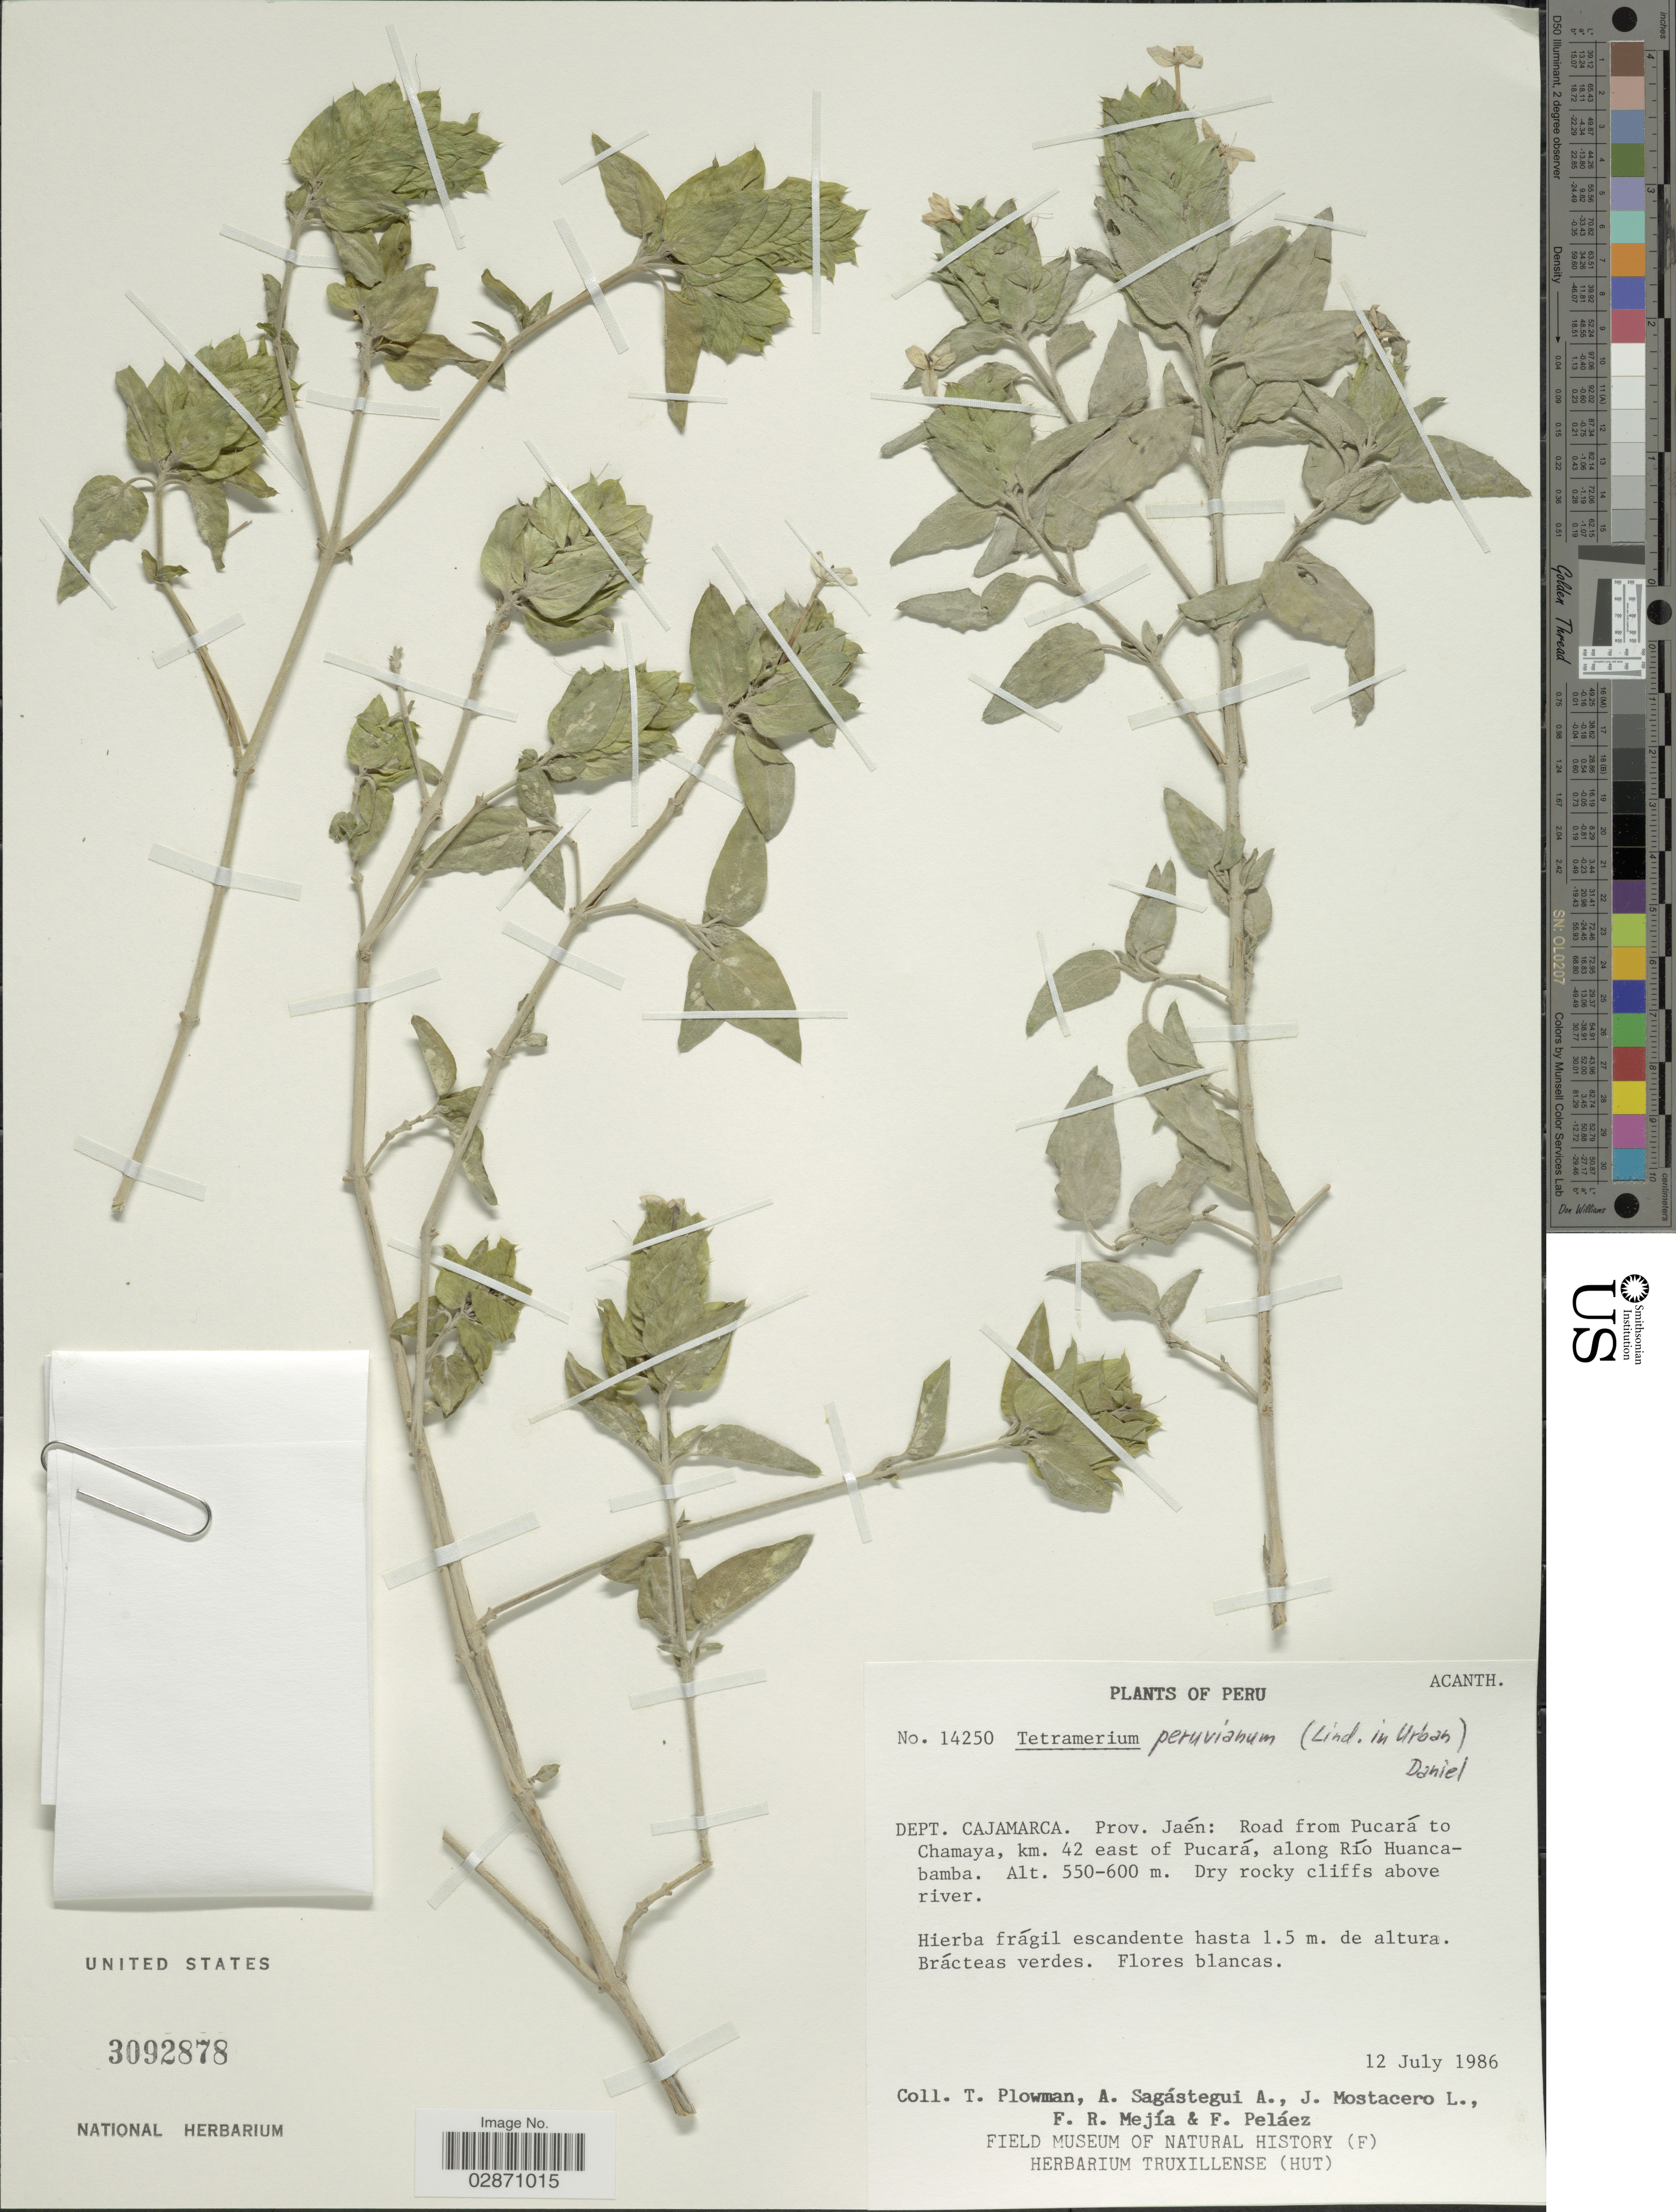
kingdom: Plantae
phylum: Tracheophyta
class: Magnoliopsida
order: Lamiales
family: Acanthaceae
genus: Tetramerium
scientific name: Tetramerium peruvianum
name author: (Lindau) T.F. Daniel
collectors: T. Plowman, A. Sagástegui A., J. Mostacero L., F. R. Mejia & F. Pelaez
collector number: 14250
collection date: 1986-07-12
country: Peru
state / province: Cajamarca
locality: Dept. Cajamarca. Prov. Jaén: Road from Pucará to Chamaya, km. 42 east of Pucará, along Río Huancabamba.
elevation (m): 550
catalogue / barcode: US 3092878